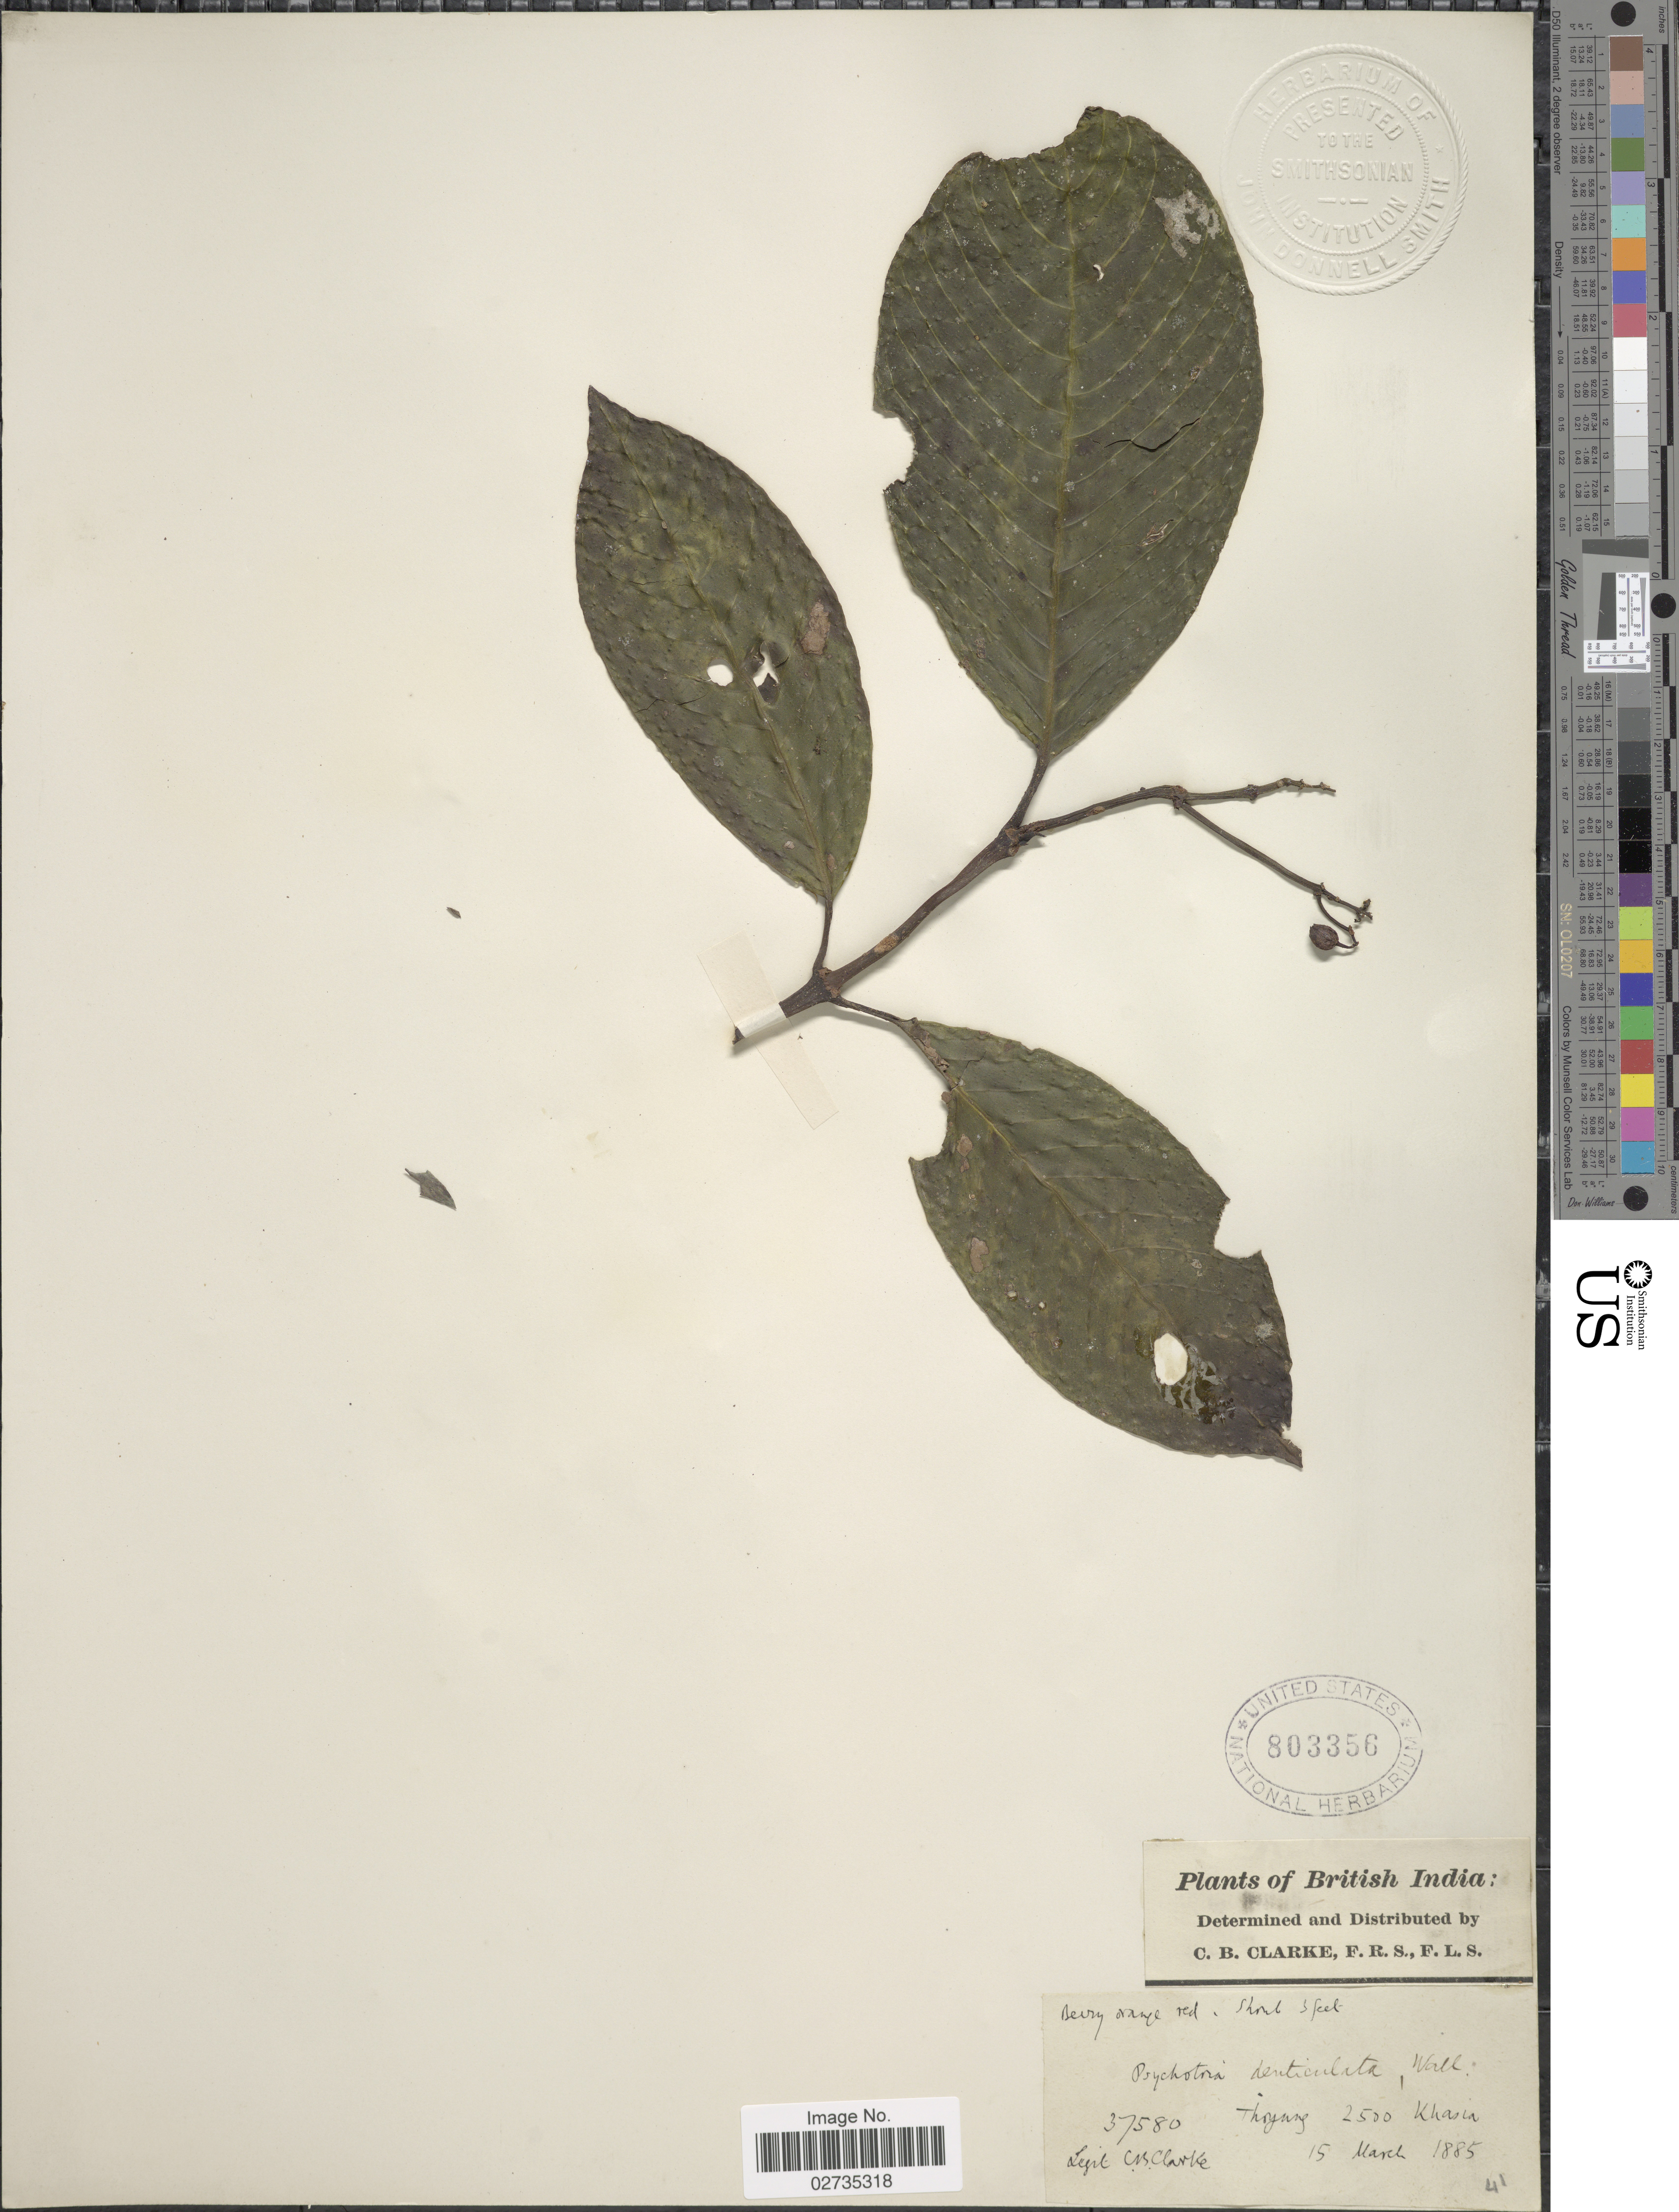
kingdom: Plantae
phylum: Tracheophyta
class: Magnoliopsida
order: Gentianales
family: Rubiaceae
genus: Psychotria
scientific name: Psychotria denticulata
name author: Wall.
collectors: C. B. Clarke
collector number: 37580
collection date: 1885-03-15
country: India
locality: British India, Thoyung, Khasia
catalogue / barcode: US 803356